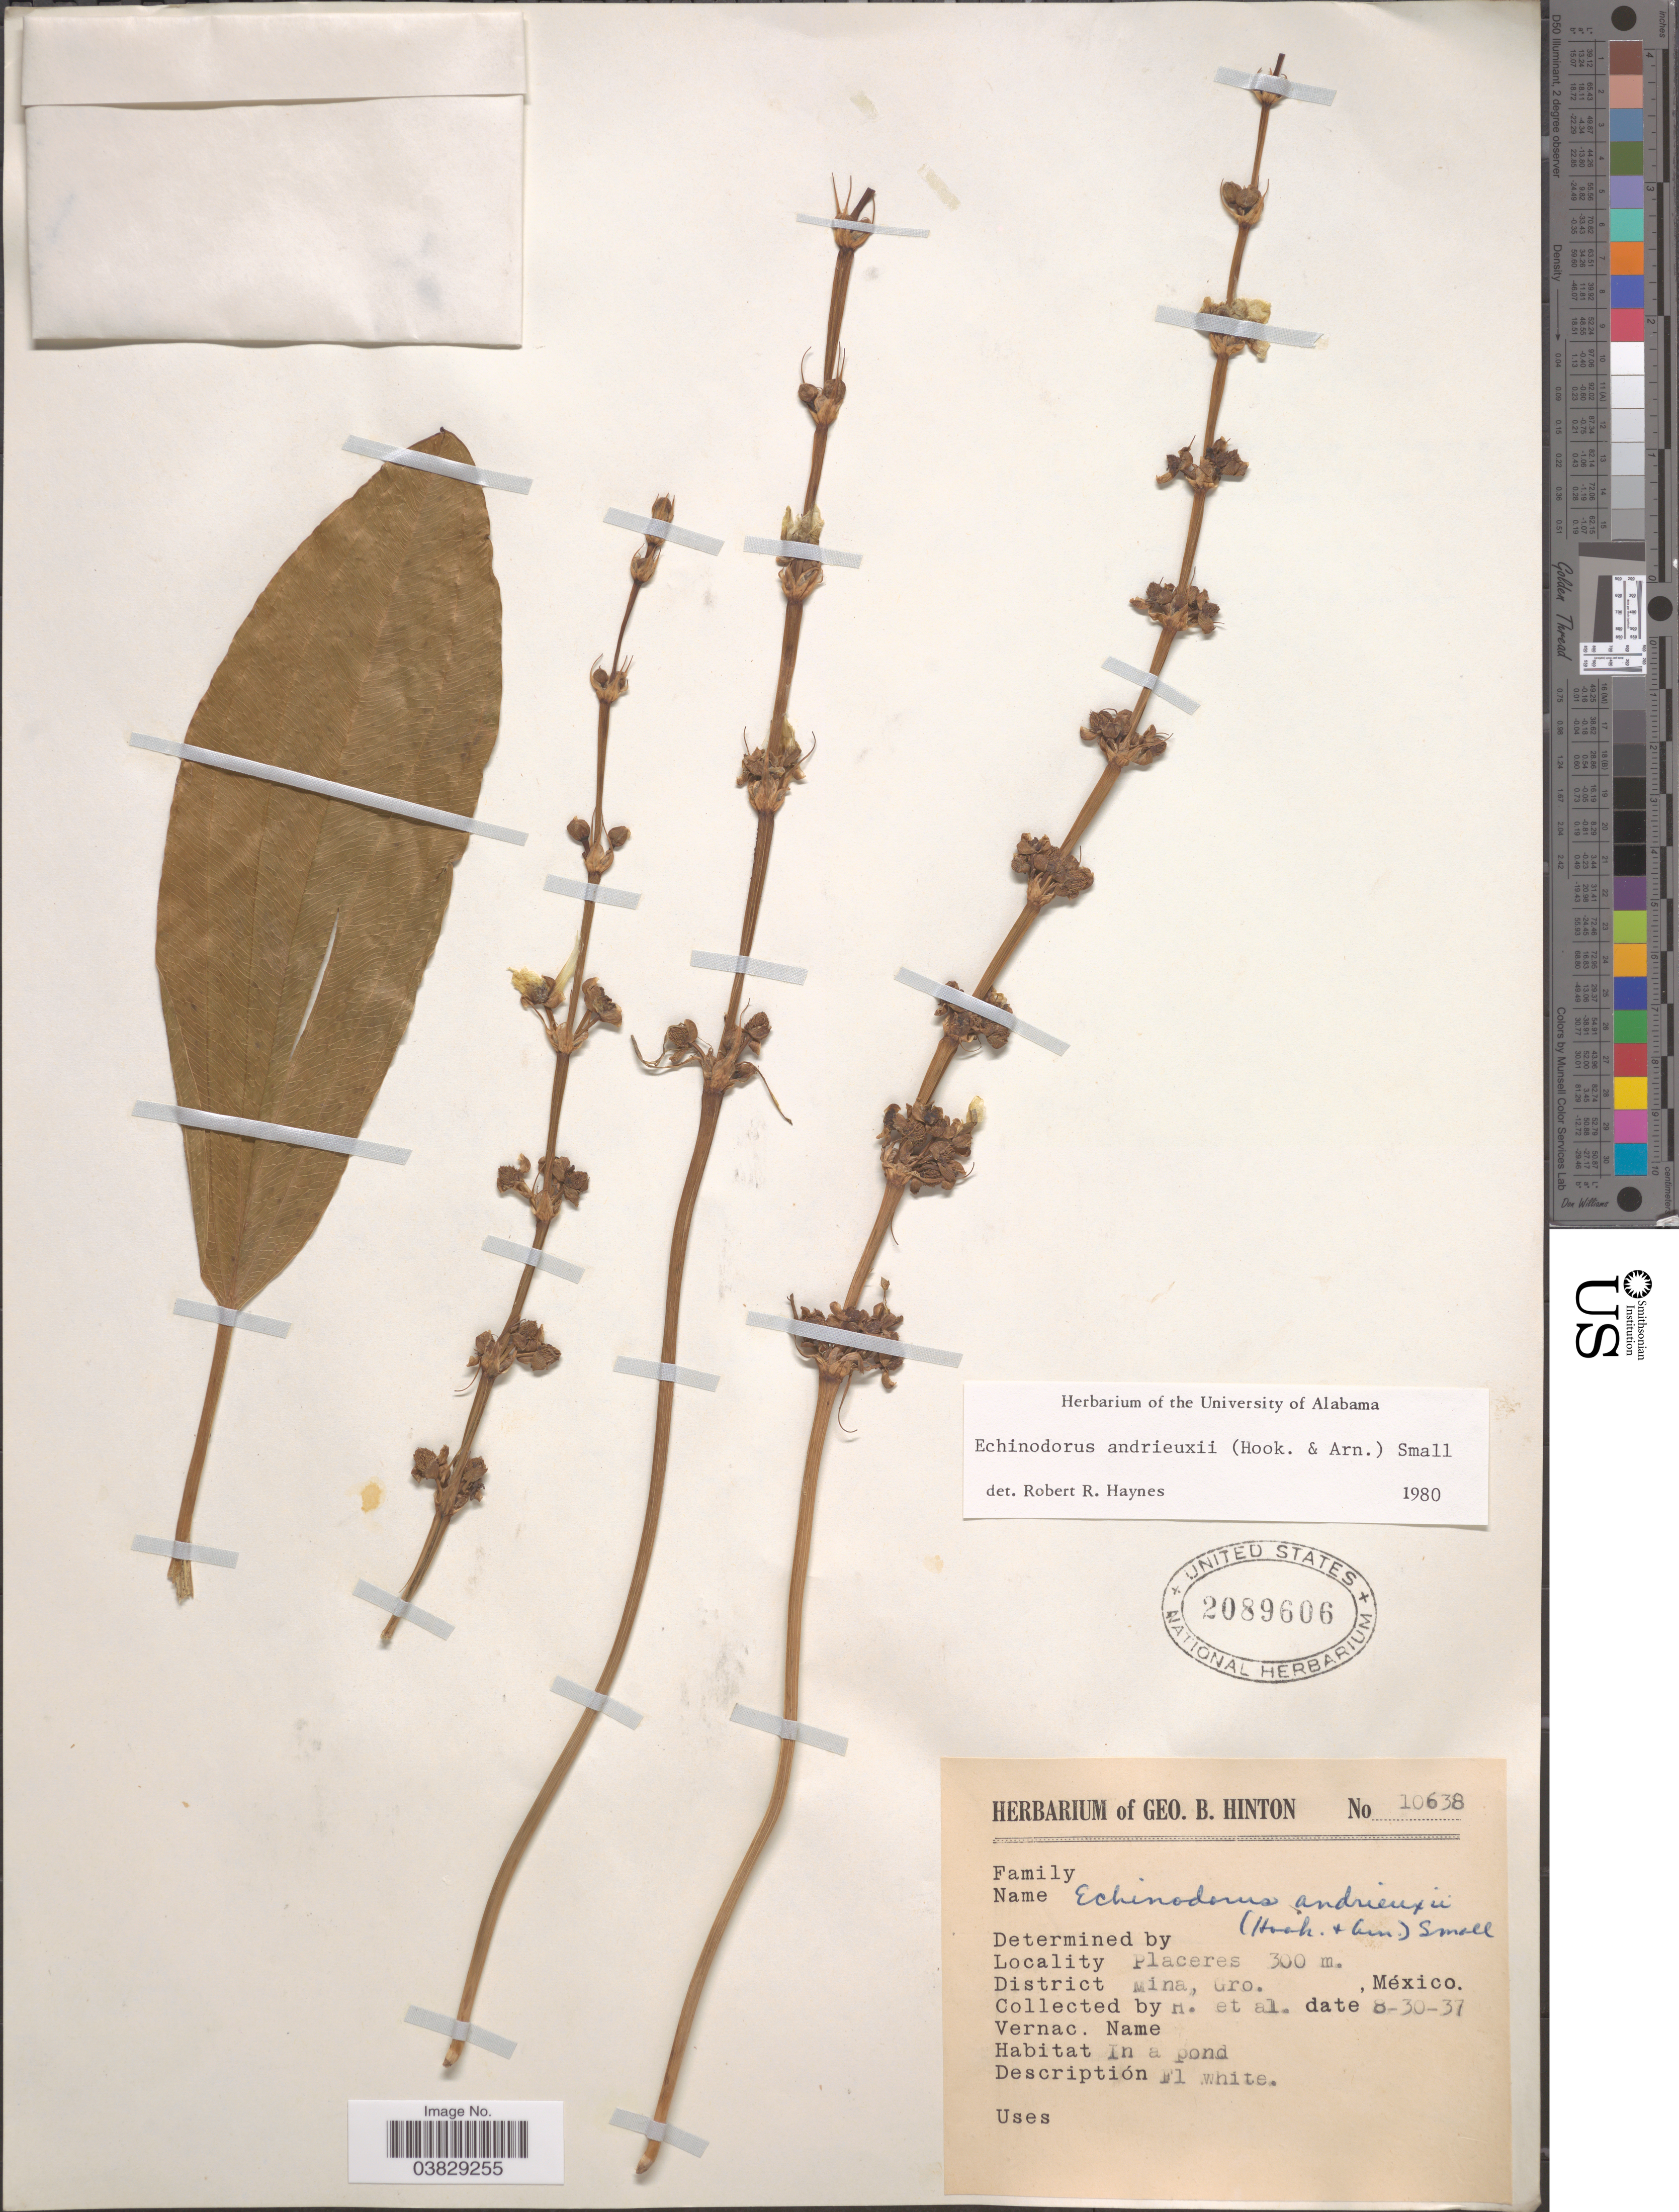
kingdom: Plantae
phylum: Tracheophyta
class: Liliopsida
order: Alismatales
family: Alismataceae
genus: Echinodorus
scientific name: Echinodorus andrieuxii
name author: (Hook. & Arn.) Small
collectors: G. B. Hinton & et al.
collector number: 10638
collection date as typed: Transcribed d/m/y: 30/8/37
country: Mexico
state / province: Guerrero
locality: Placeres. District Mina.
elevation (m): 300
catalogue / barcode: US 2089606